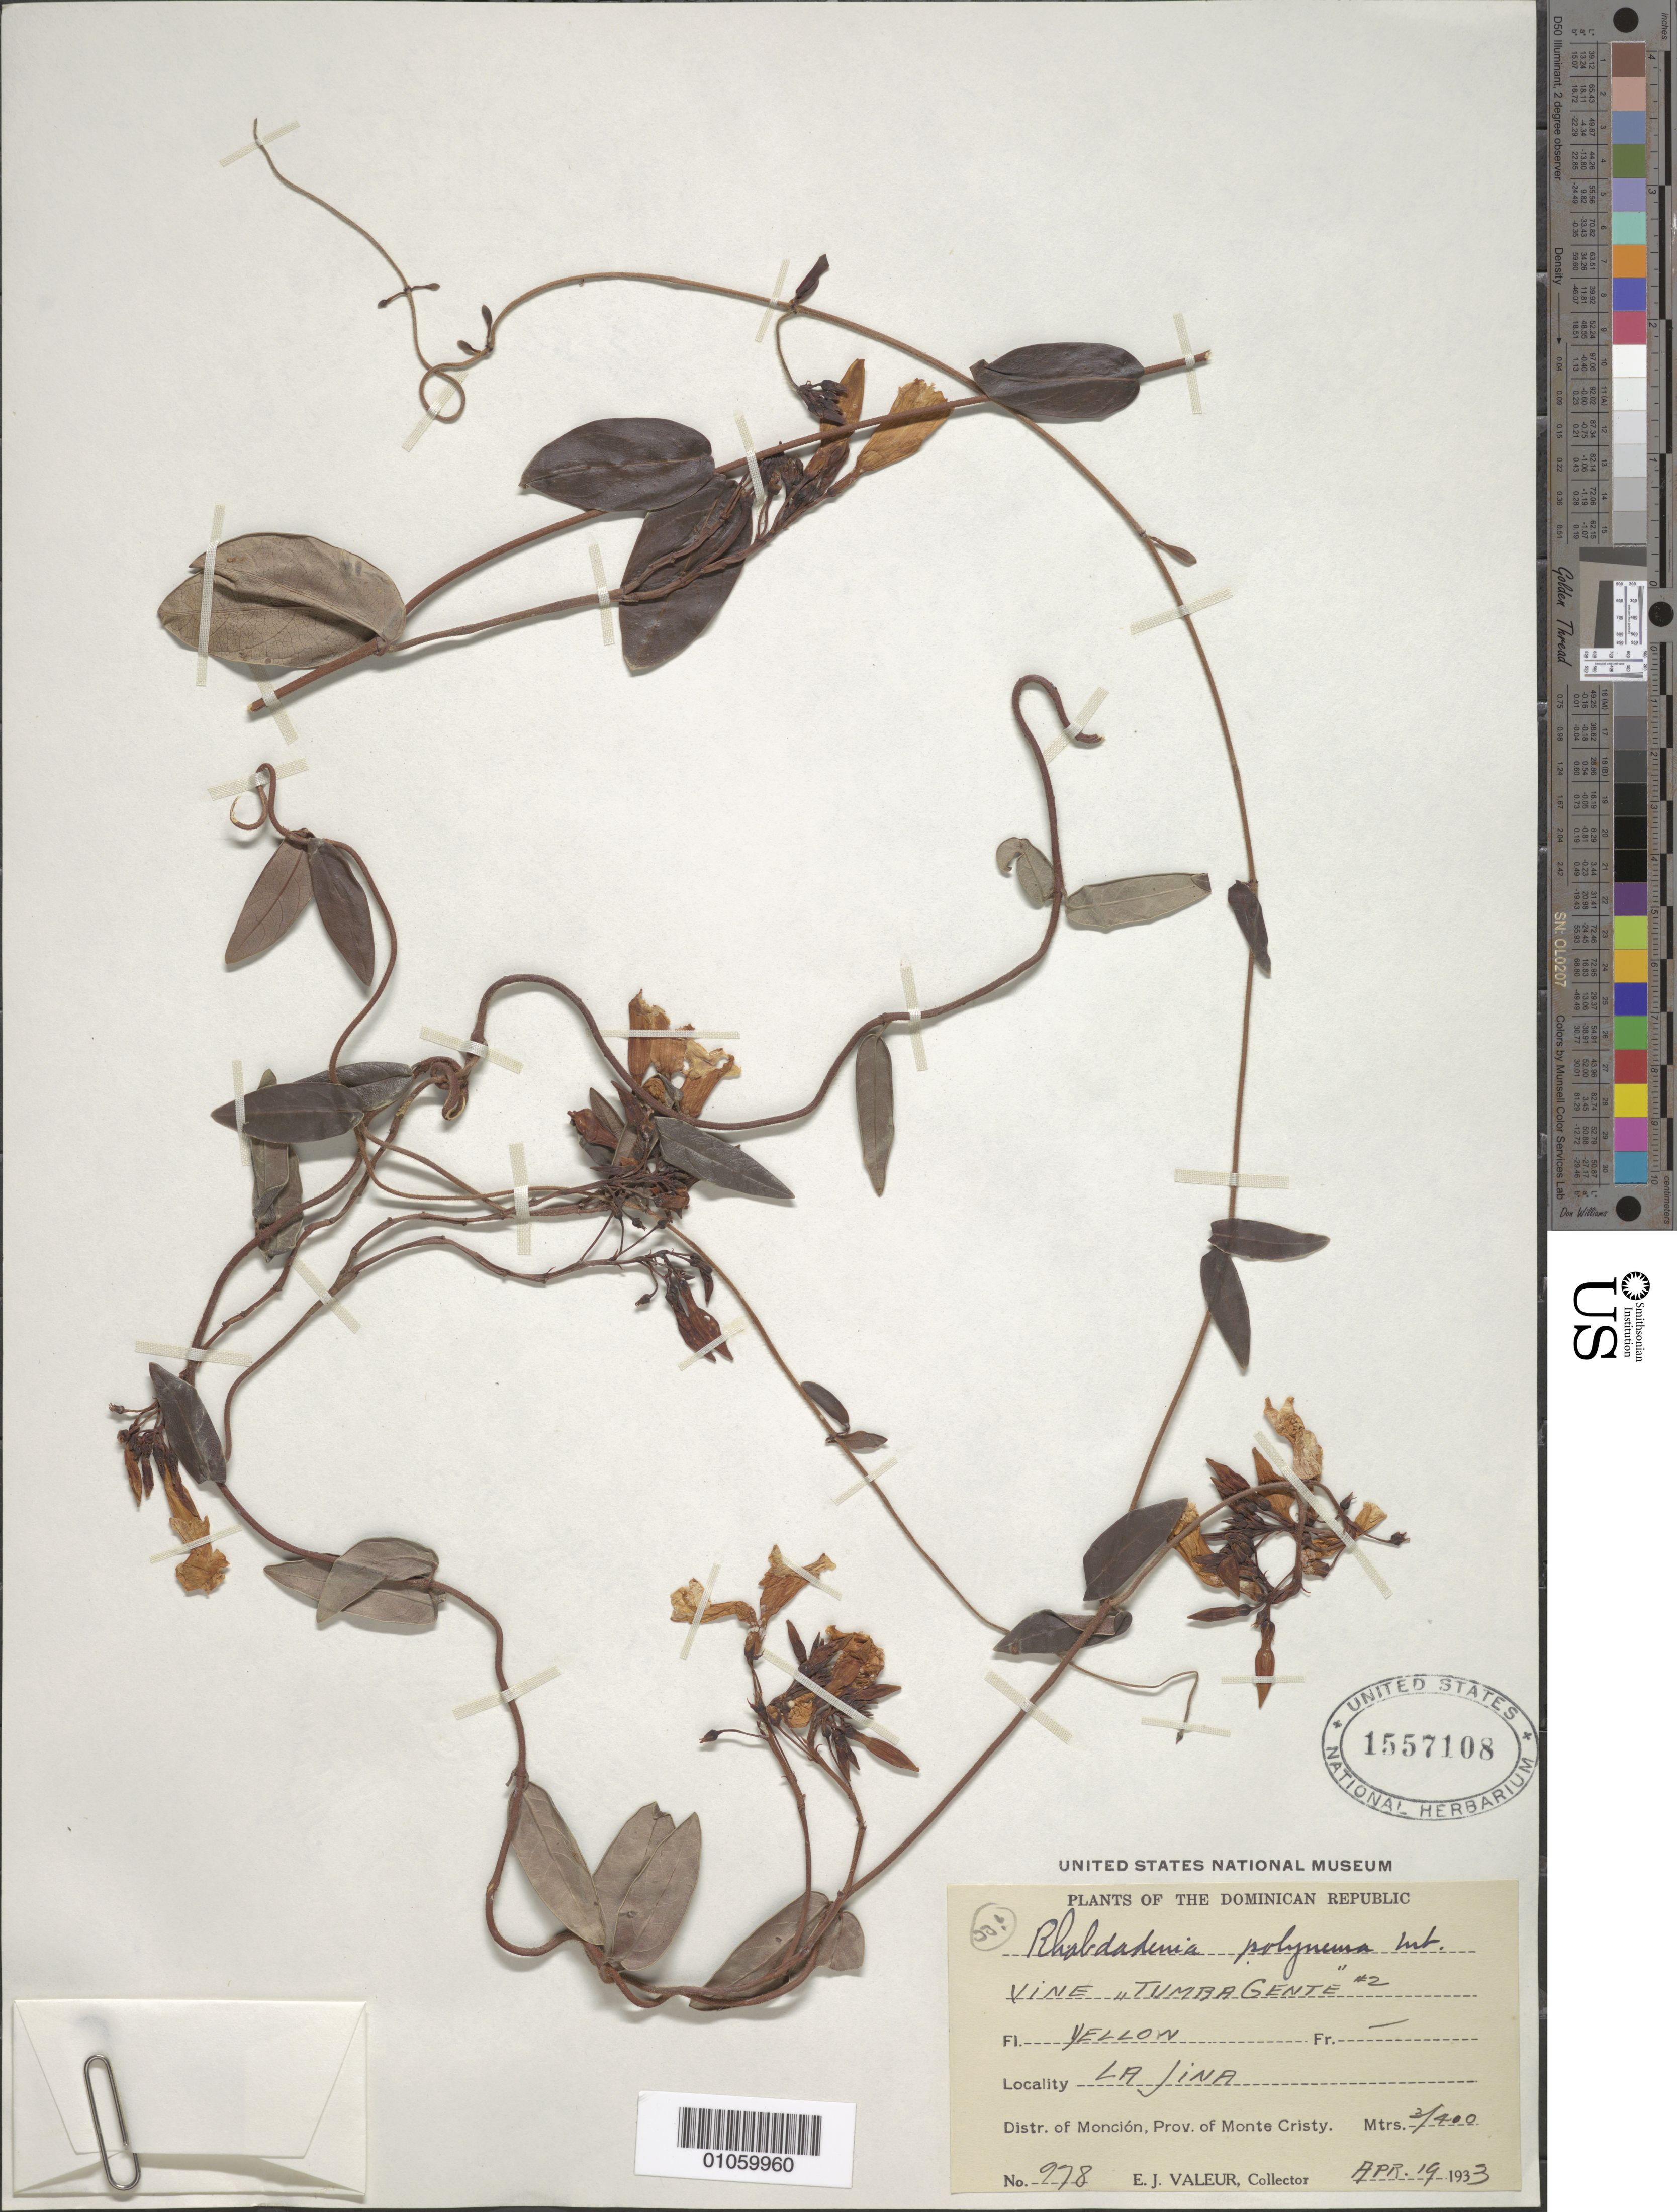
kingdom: Plantae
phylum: Tracheophyta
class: Magnoliopsida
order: Gentianales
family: Apocynaceae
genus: Rhabdadenia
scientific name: Rhabdadenia polyneura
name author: Urb.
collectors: E. Valeur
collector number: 978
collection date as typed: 19 Apr 1933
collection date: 1933-04-19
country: Dominican Republic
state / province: Monte Cristi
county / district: Monción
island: Hispaniola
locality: La Jina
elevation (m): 1400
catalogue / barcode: US 1557108